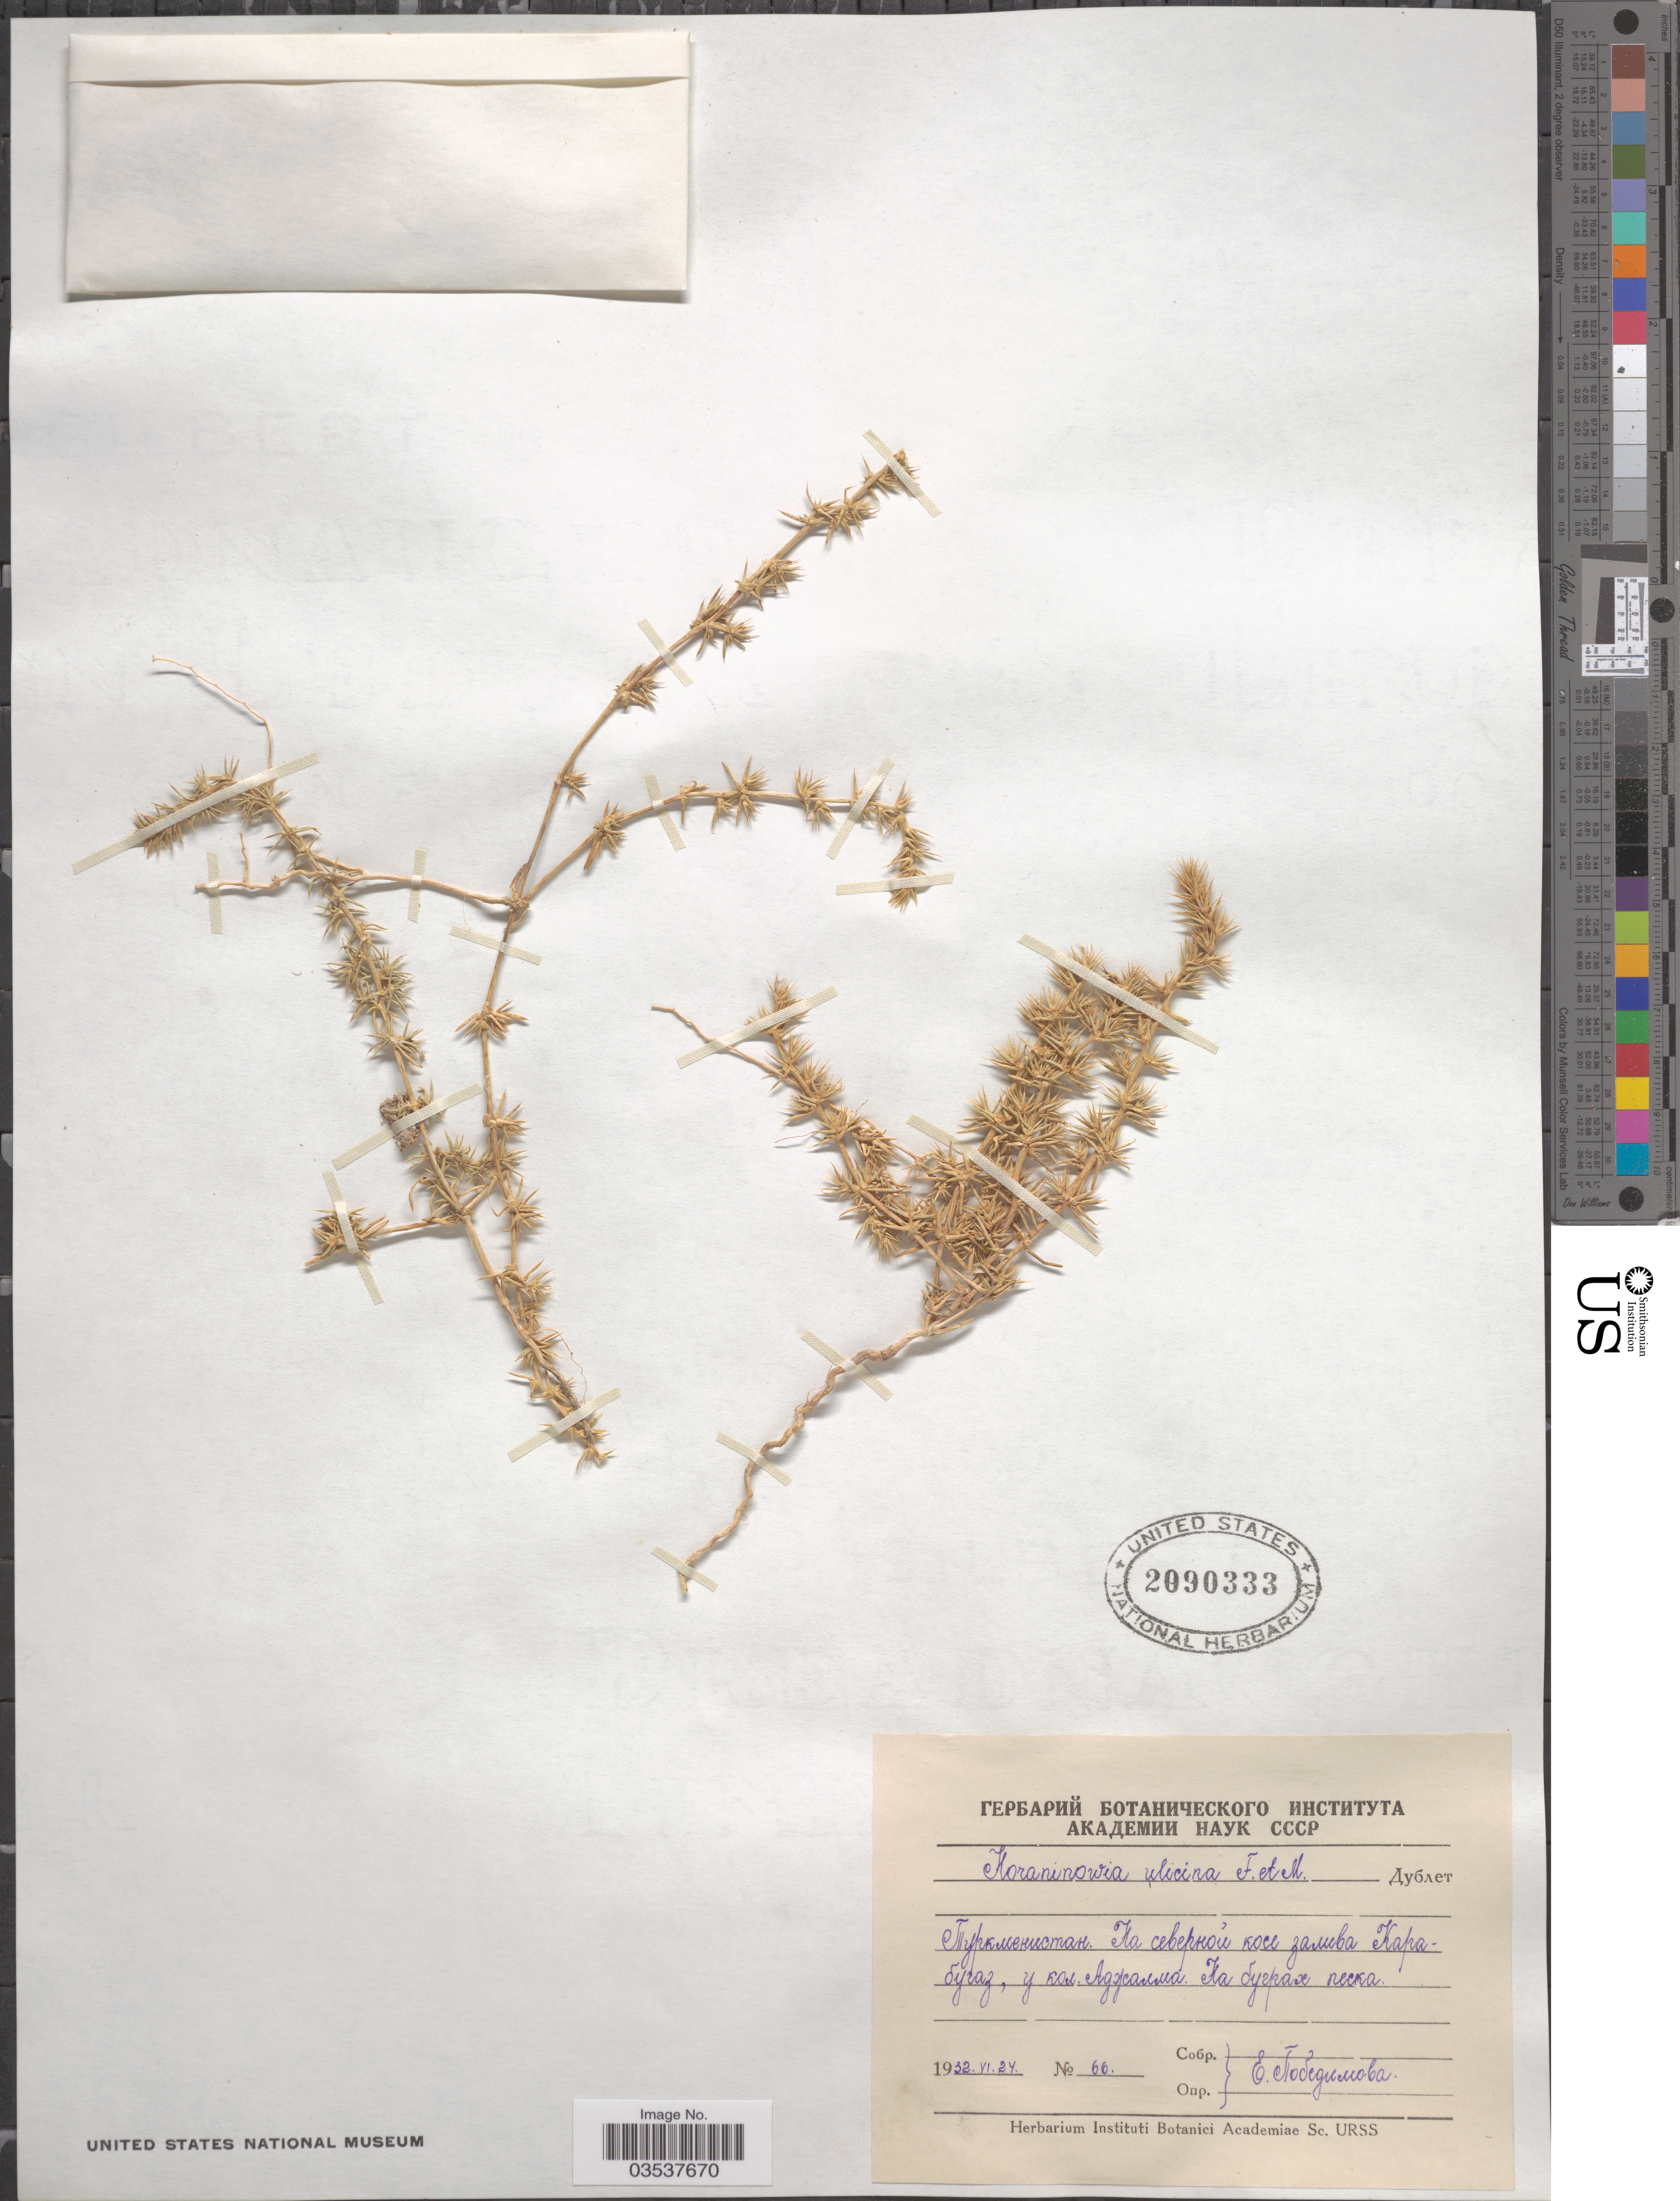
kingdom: Plantae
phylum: Tracheophyta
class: Magnoliopsida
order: Caryophyllales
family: Amaranthaceae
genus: Horaninovia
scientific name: Horaninovia ulicina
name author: Fisch. & C.A. Mey.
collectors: E. Pobedimova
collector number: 66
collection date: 1932-06-24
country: Turkmenistan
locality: North part of Kara-Bogaz, near Kolodets Adzhalma.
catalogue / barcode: US 2090333